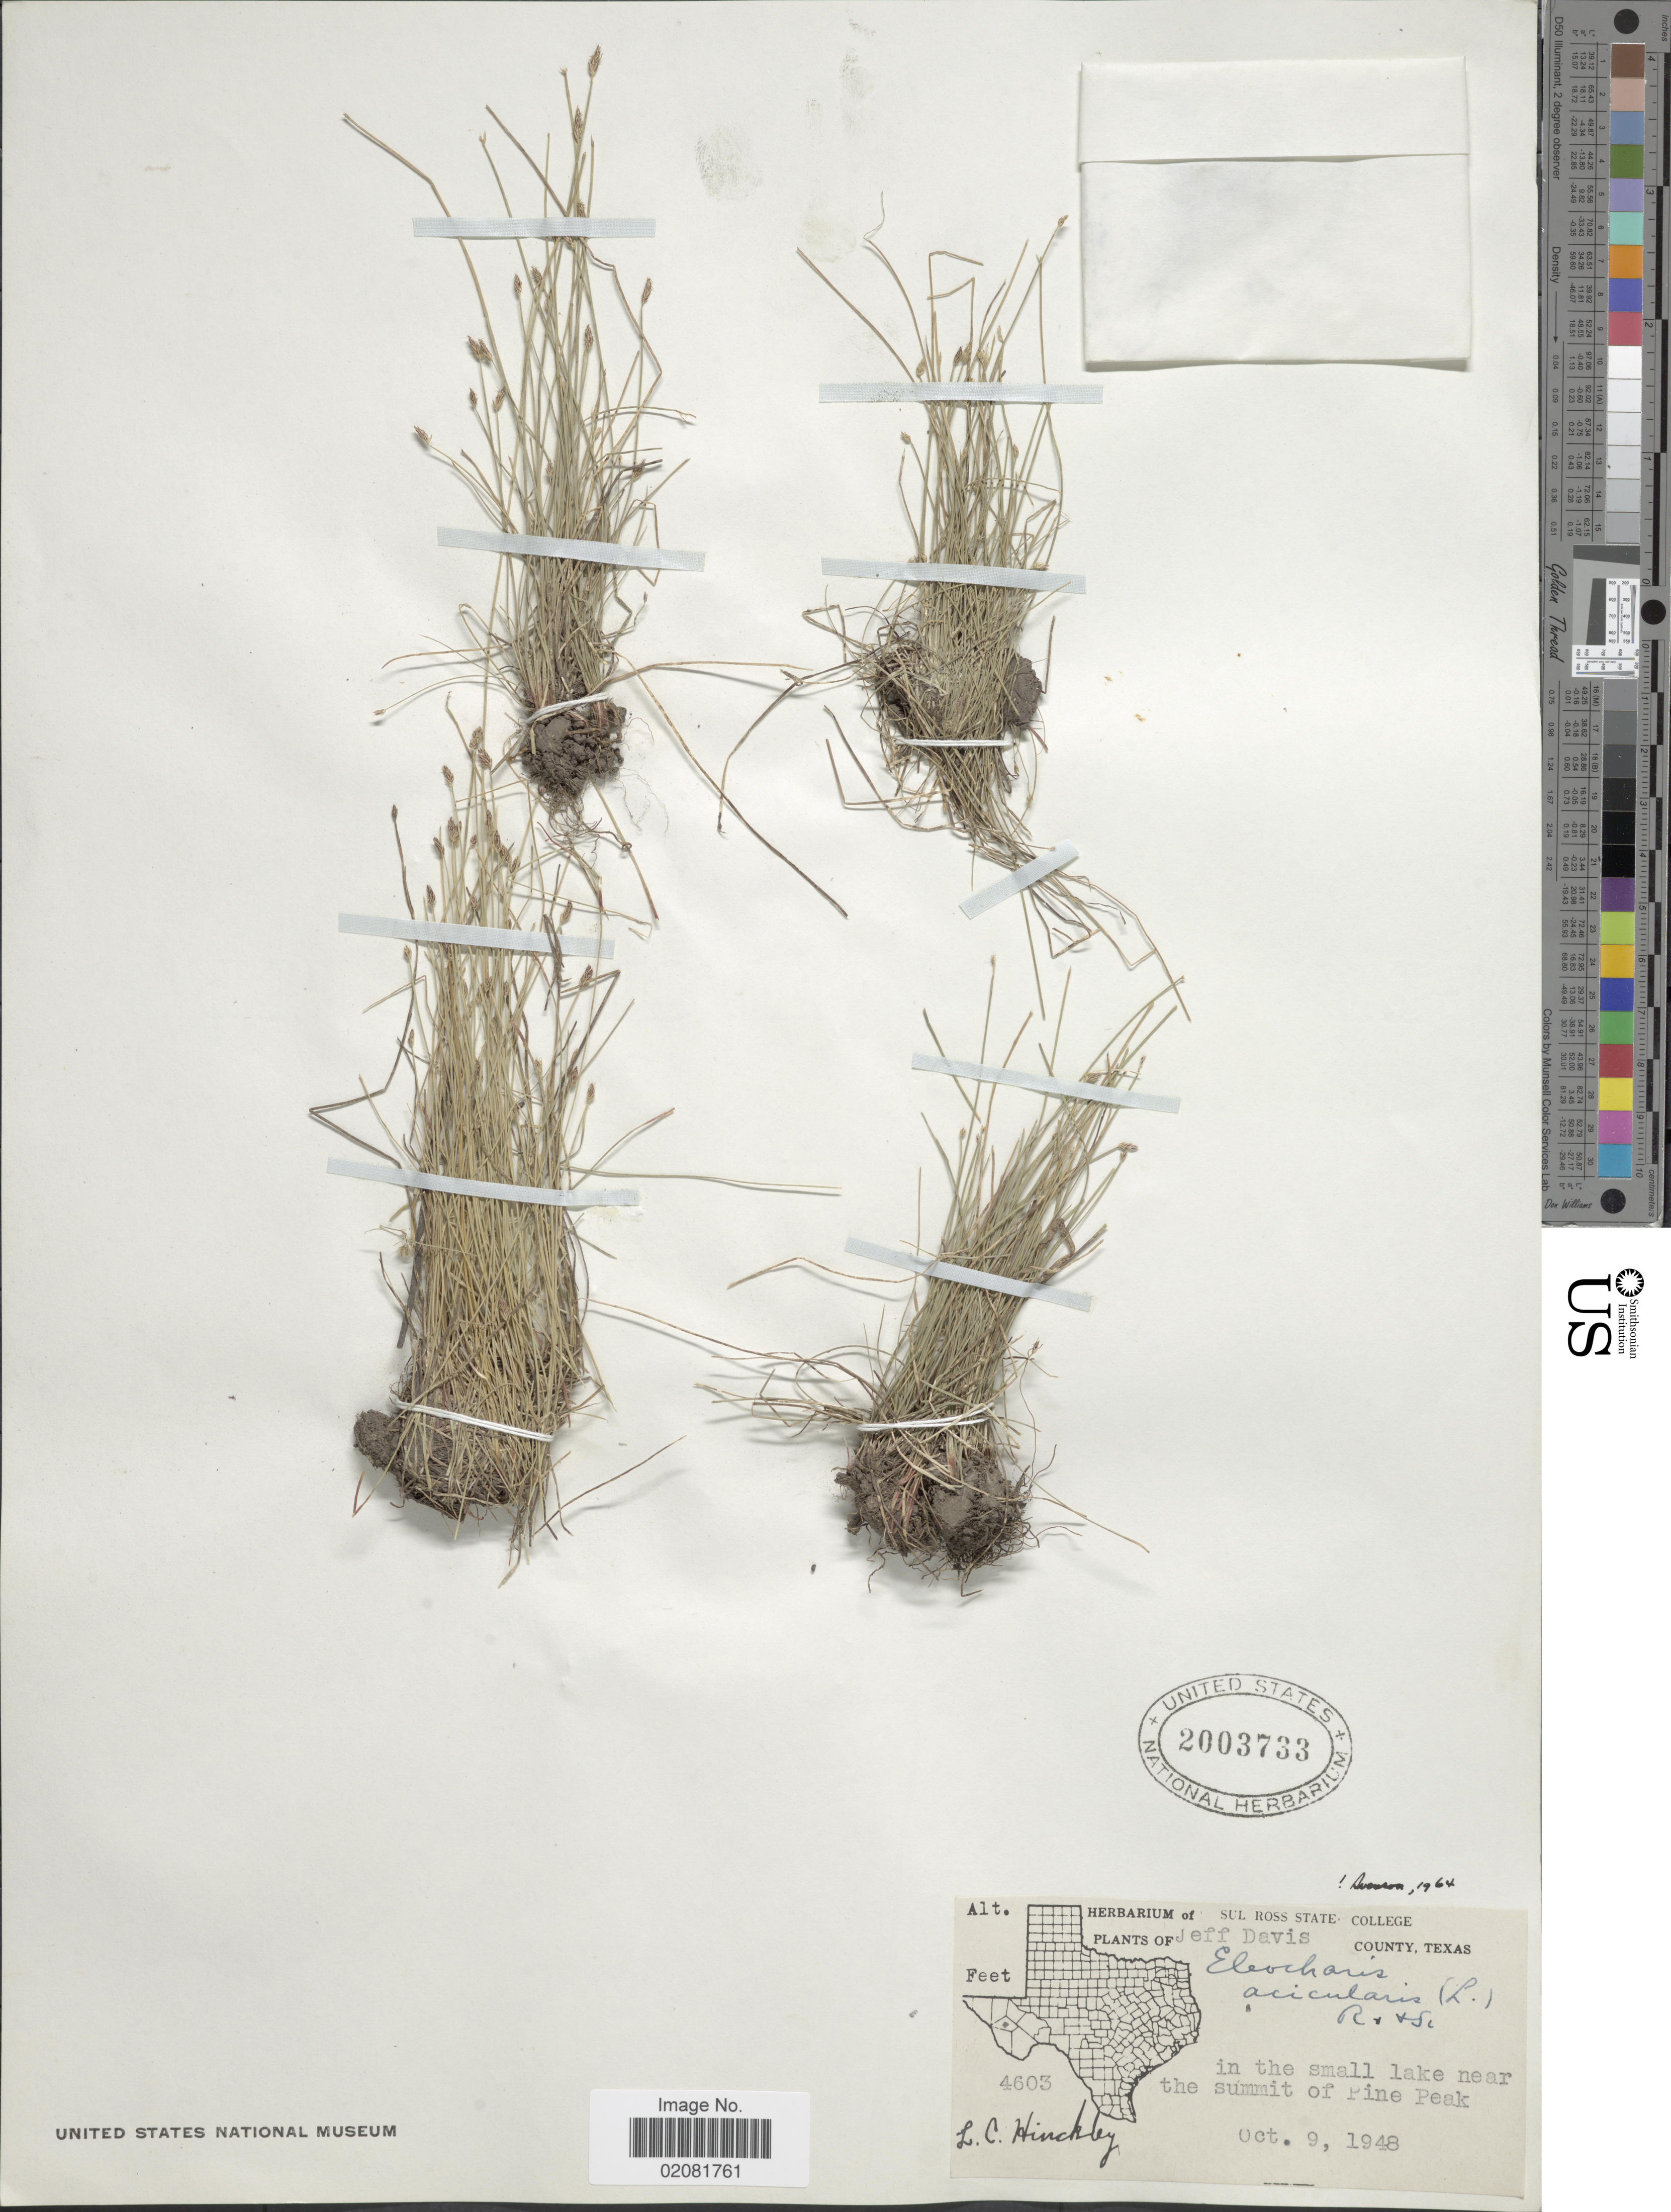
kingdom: Plantae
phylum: Tracheophyta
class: Liliopsida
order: Poales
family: Cyperaceae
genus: Eleocharis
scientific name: Eleocharis acicularis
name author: (L.) Roem. & Schult.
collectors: L. Hinckley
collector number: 4603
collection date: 1948-10-09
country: United States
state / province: Texas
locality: Jeff Davis County. In the small lake near the summit of Pine Peak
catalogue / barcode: US 2003733